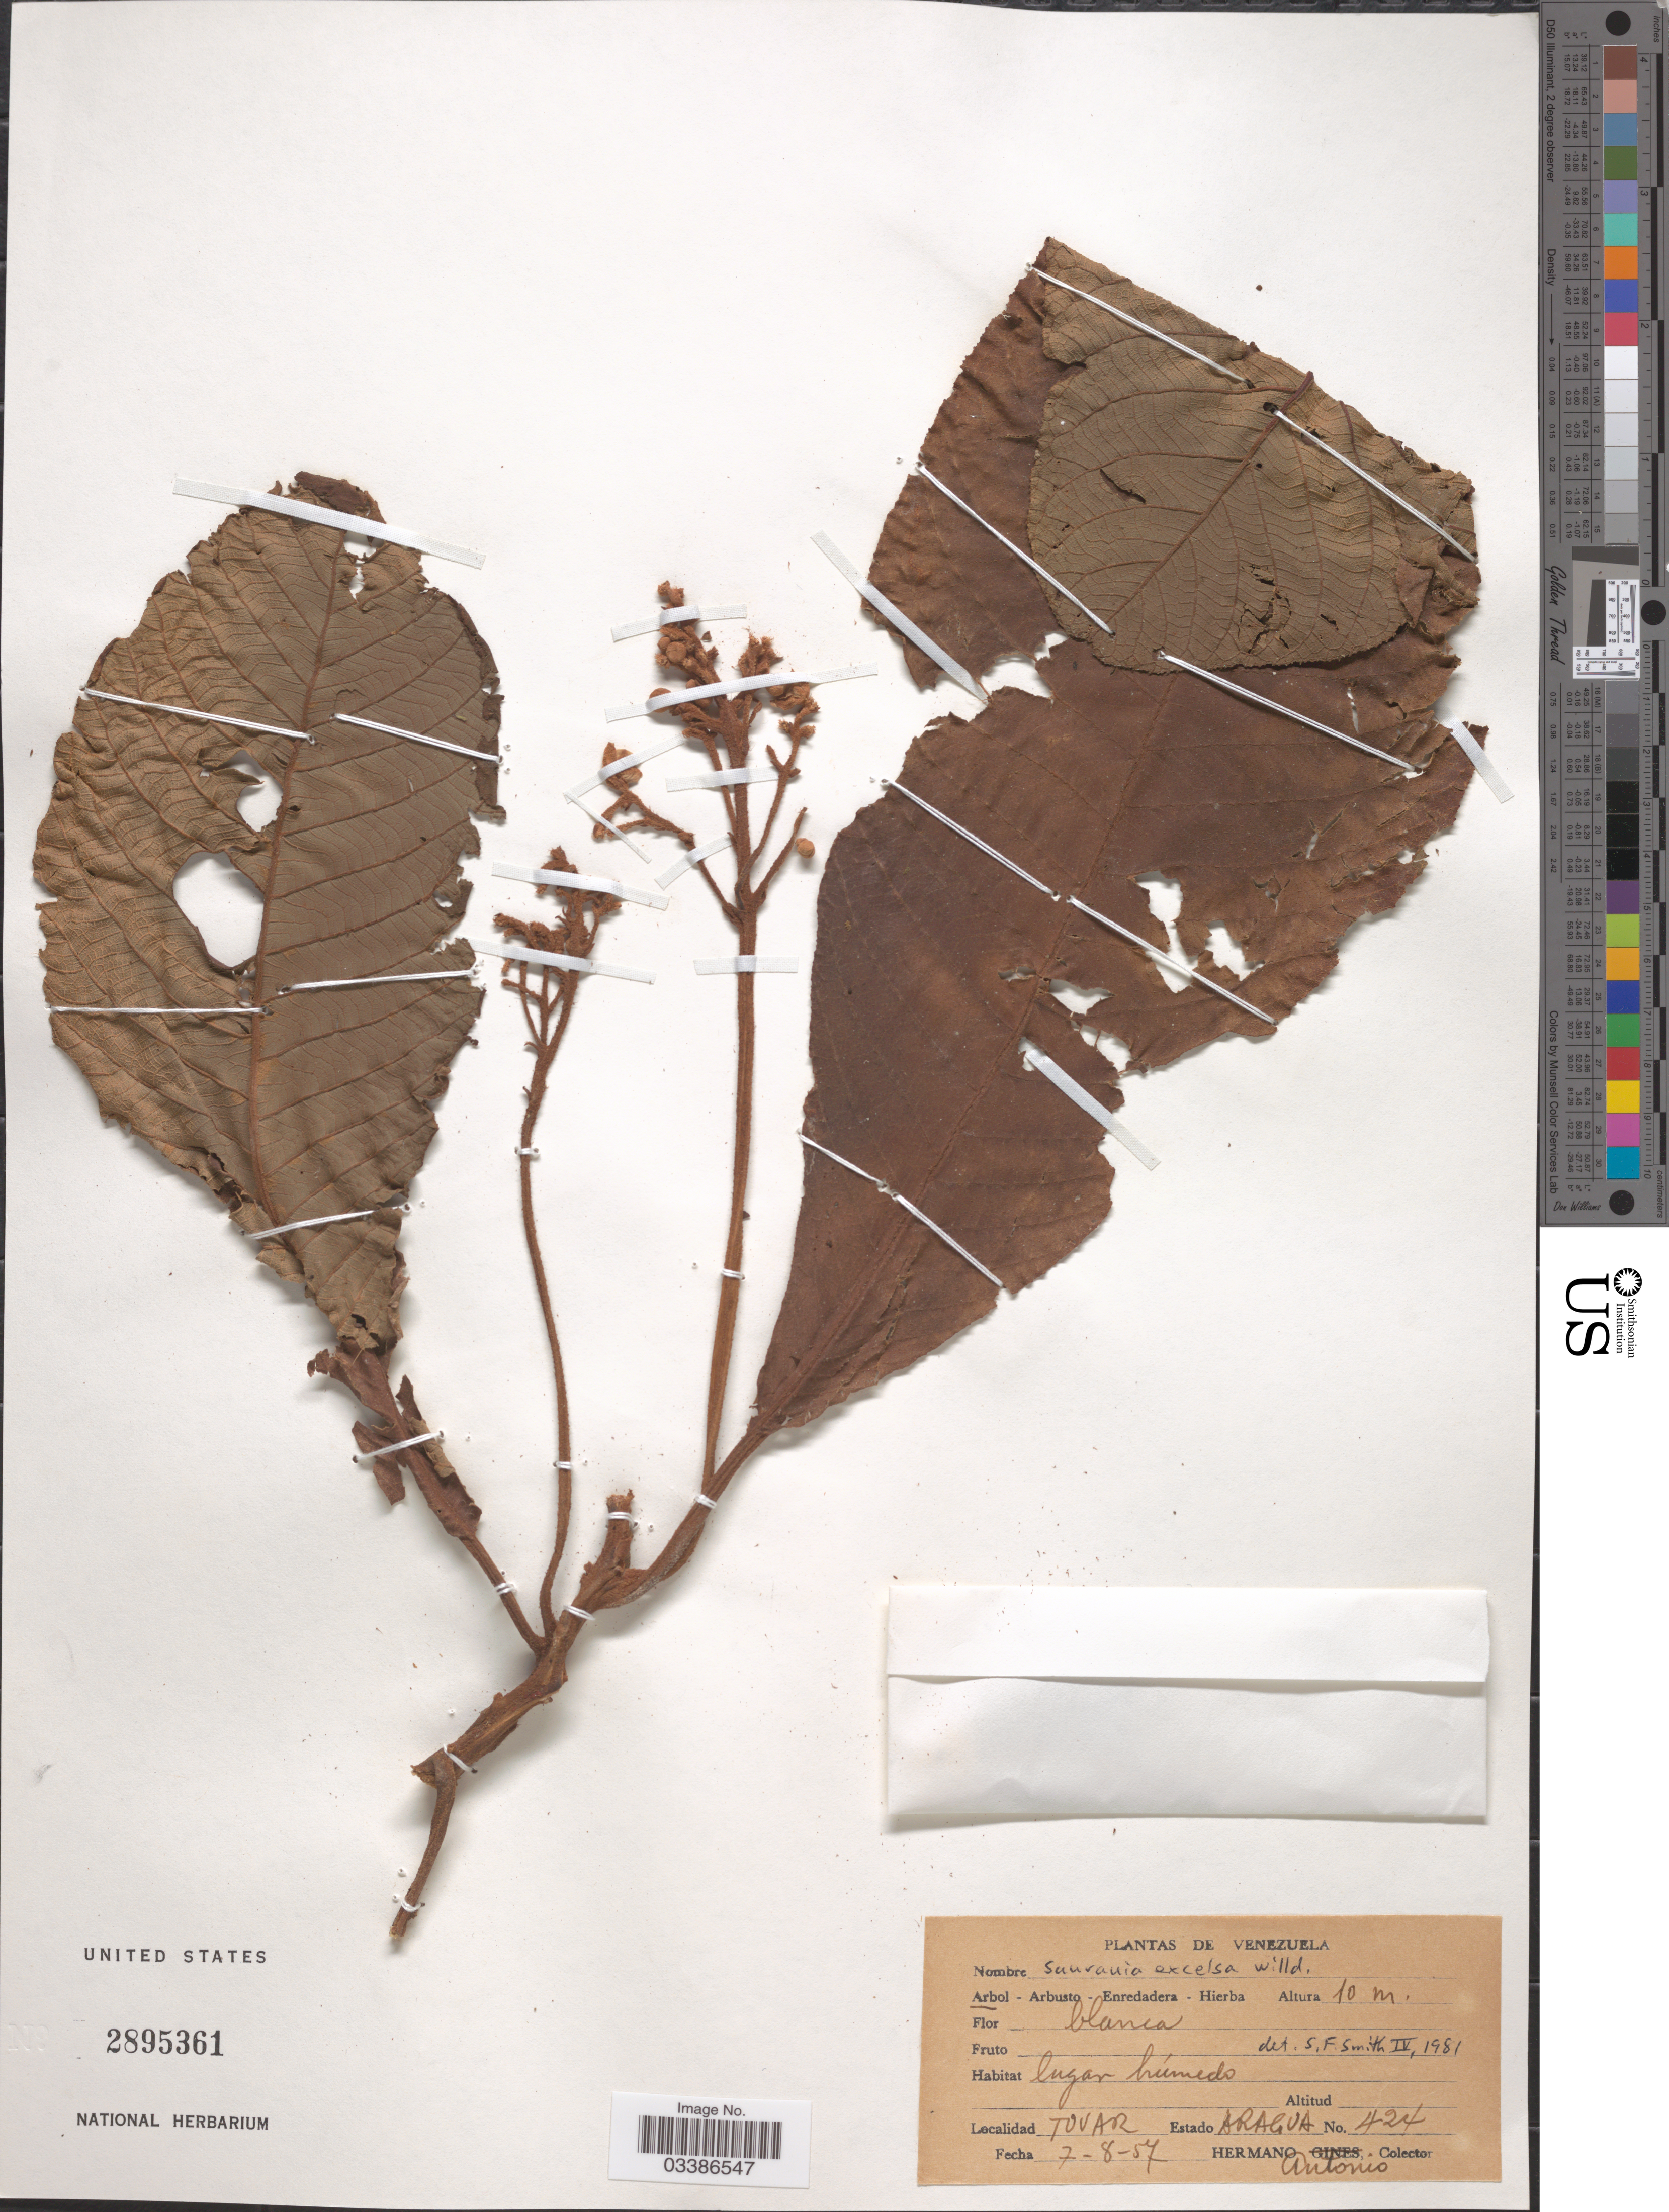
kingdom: Plantae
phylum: Tracheophyta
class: Magnoliopsida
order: Ericales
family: Actinidiaceae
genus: Saurauia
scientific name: Saurauia excelsa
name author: Willd.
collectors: H. Antonio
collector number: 424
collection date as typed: Transcribed d/m/y: 7/8/57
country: Venezuela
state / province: Aragua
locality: Tovar.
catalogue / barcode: US 2895361